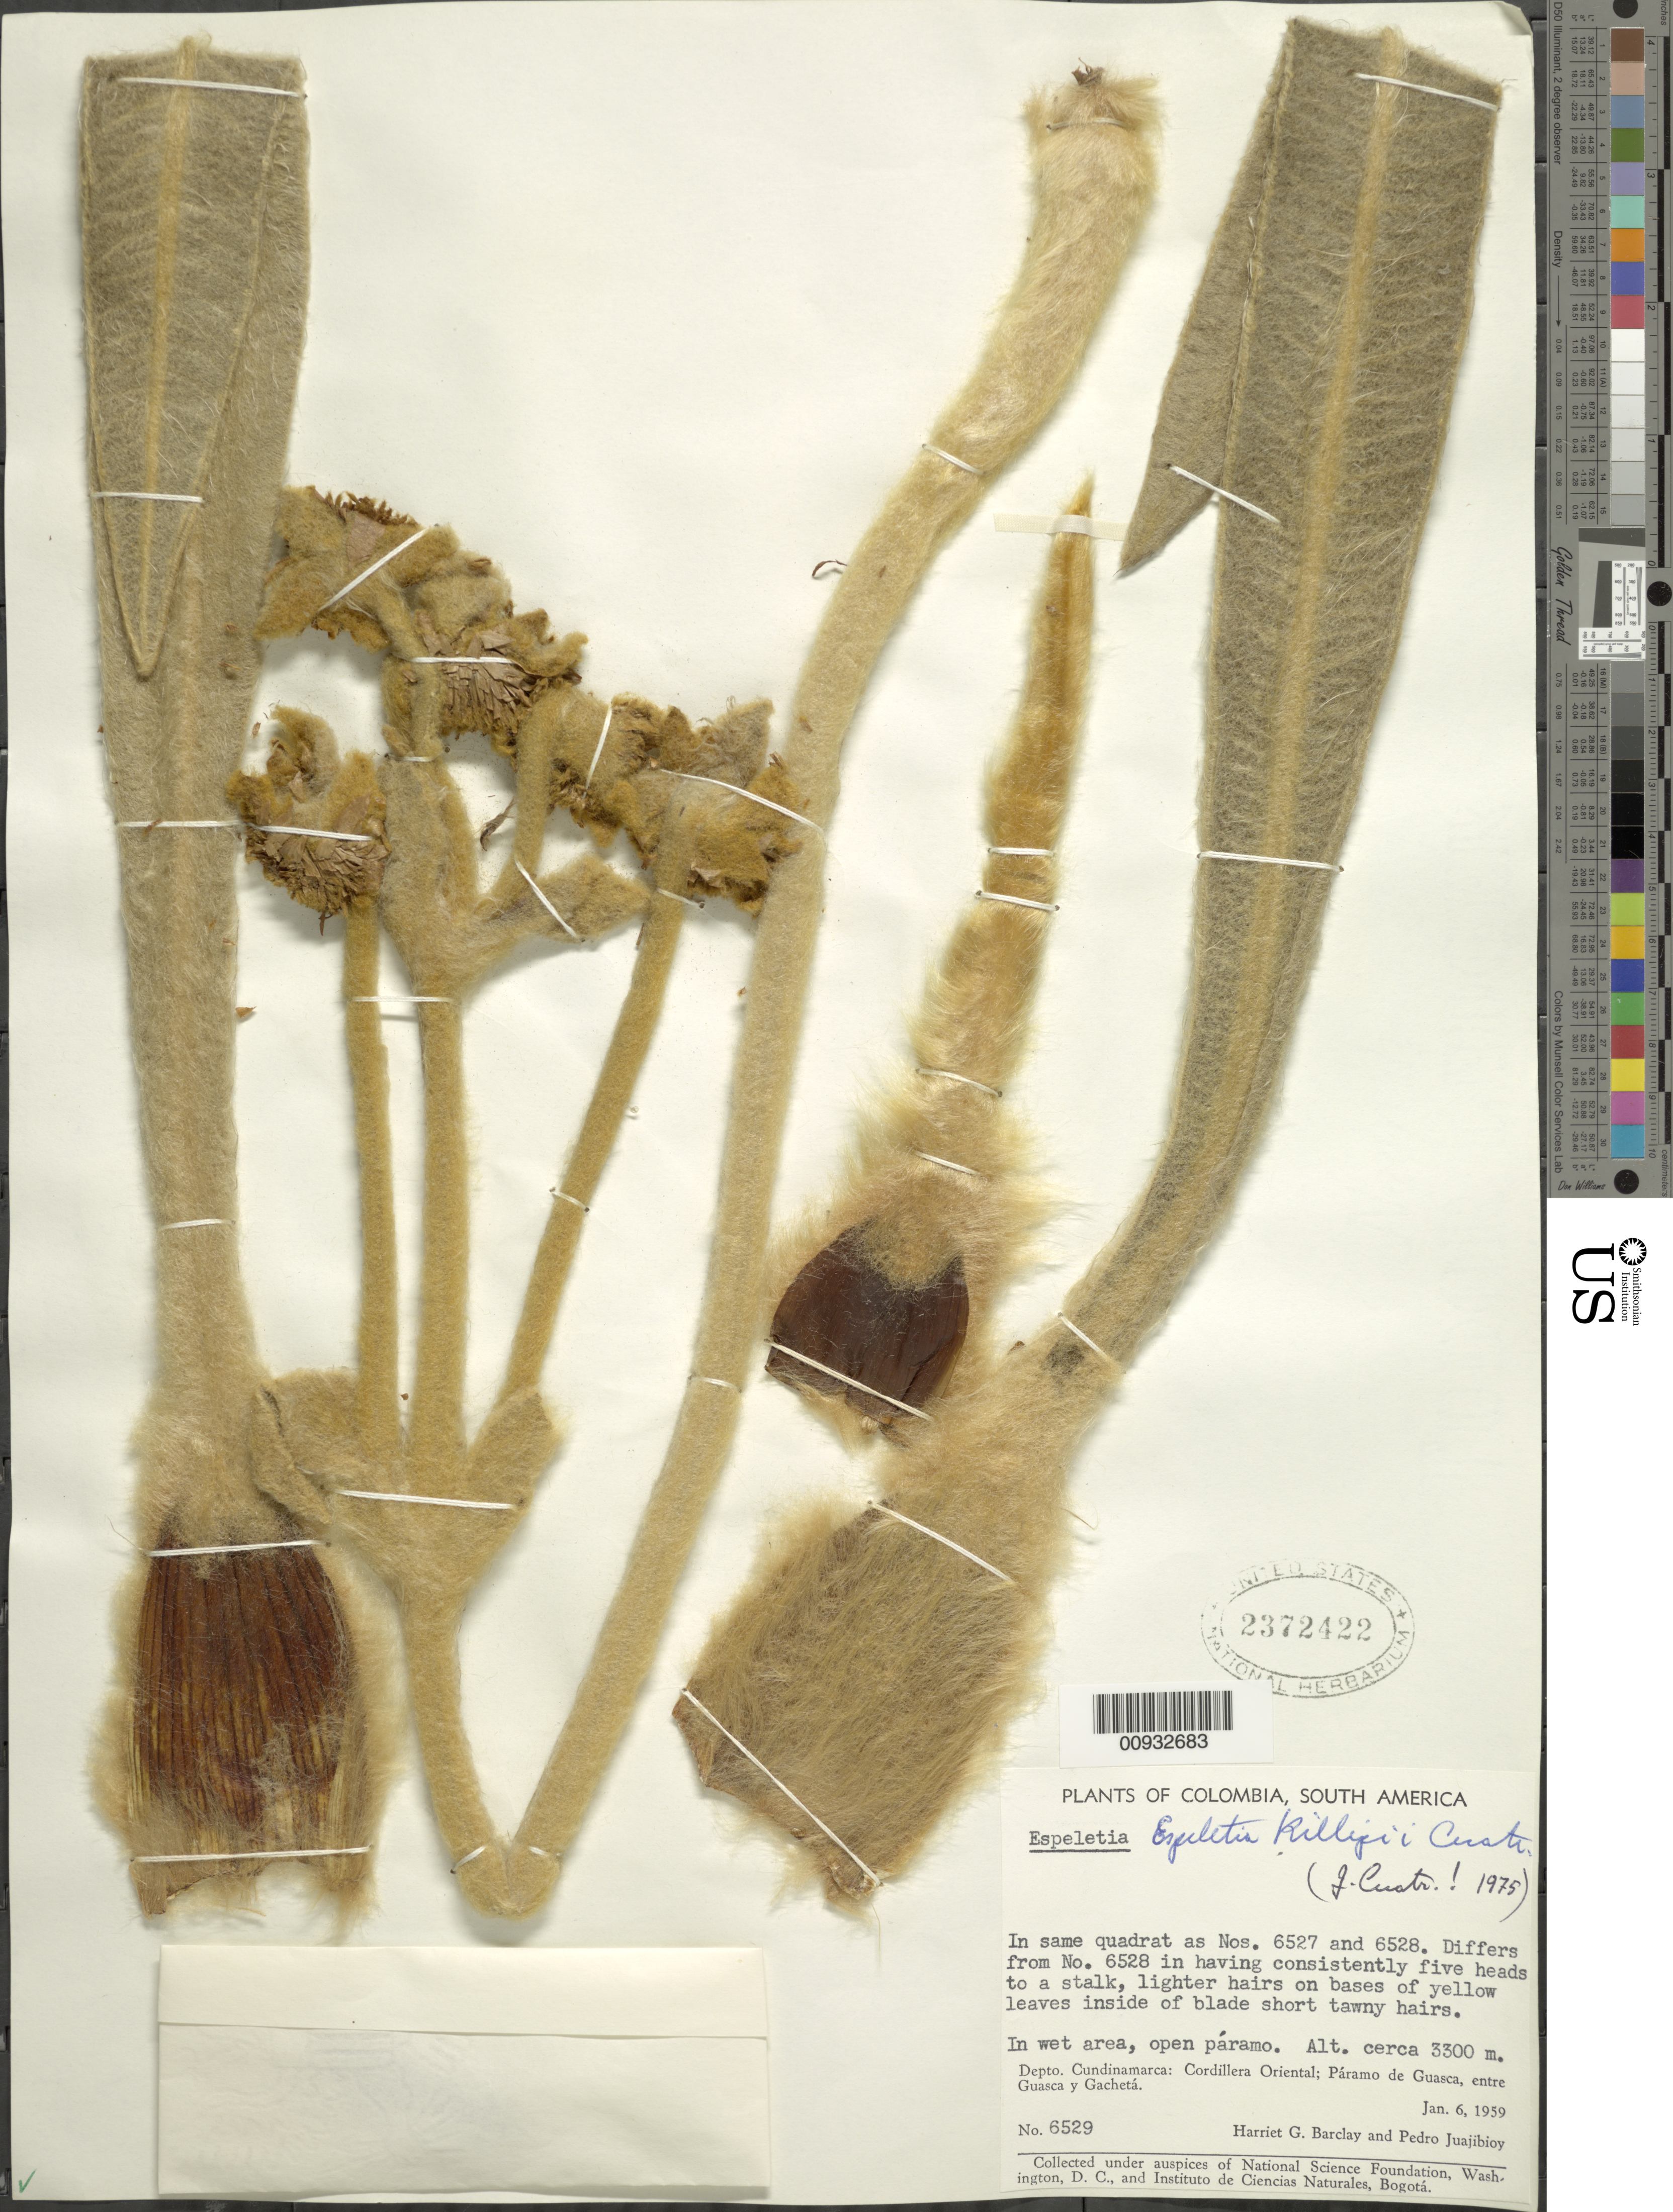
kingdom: Plantae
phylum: Tracheophyta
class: Magnoliopsida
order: Asterales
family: Asteraceae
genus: Espeletia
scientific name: Espeletia killipii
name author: Cuatrec.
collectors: H. G. Barclay & P. Juajibioy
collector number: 6529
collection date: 1959-01-06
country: Colombia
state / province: Cundinamarca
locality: Cordillera Oriental; Paramo d Guasca, entre Guasca y Gacheta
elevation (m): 3300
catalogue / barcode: US 2372422